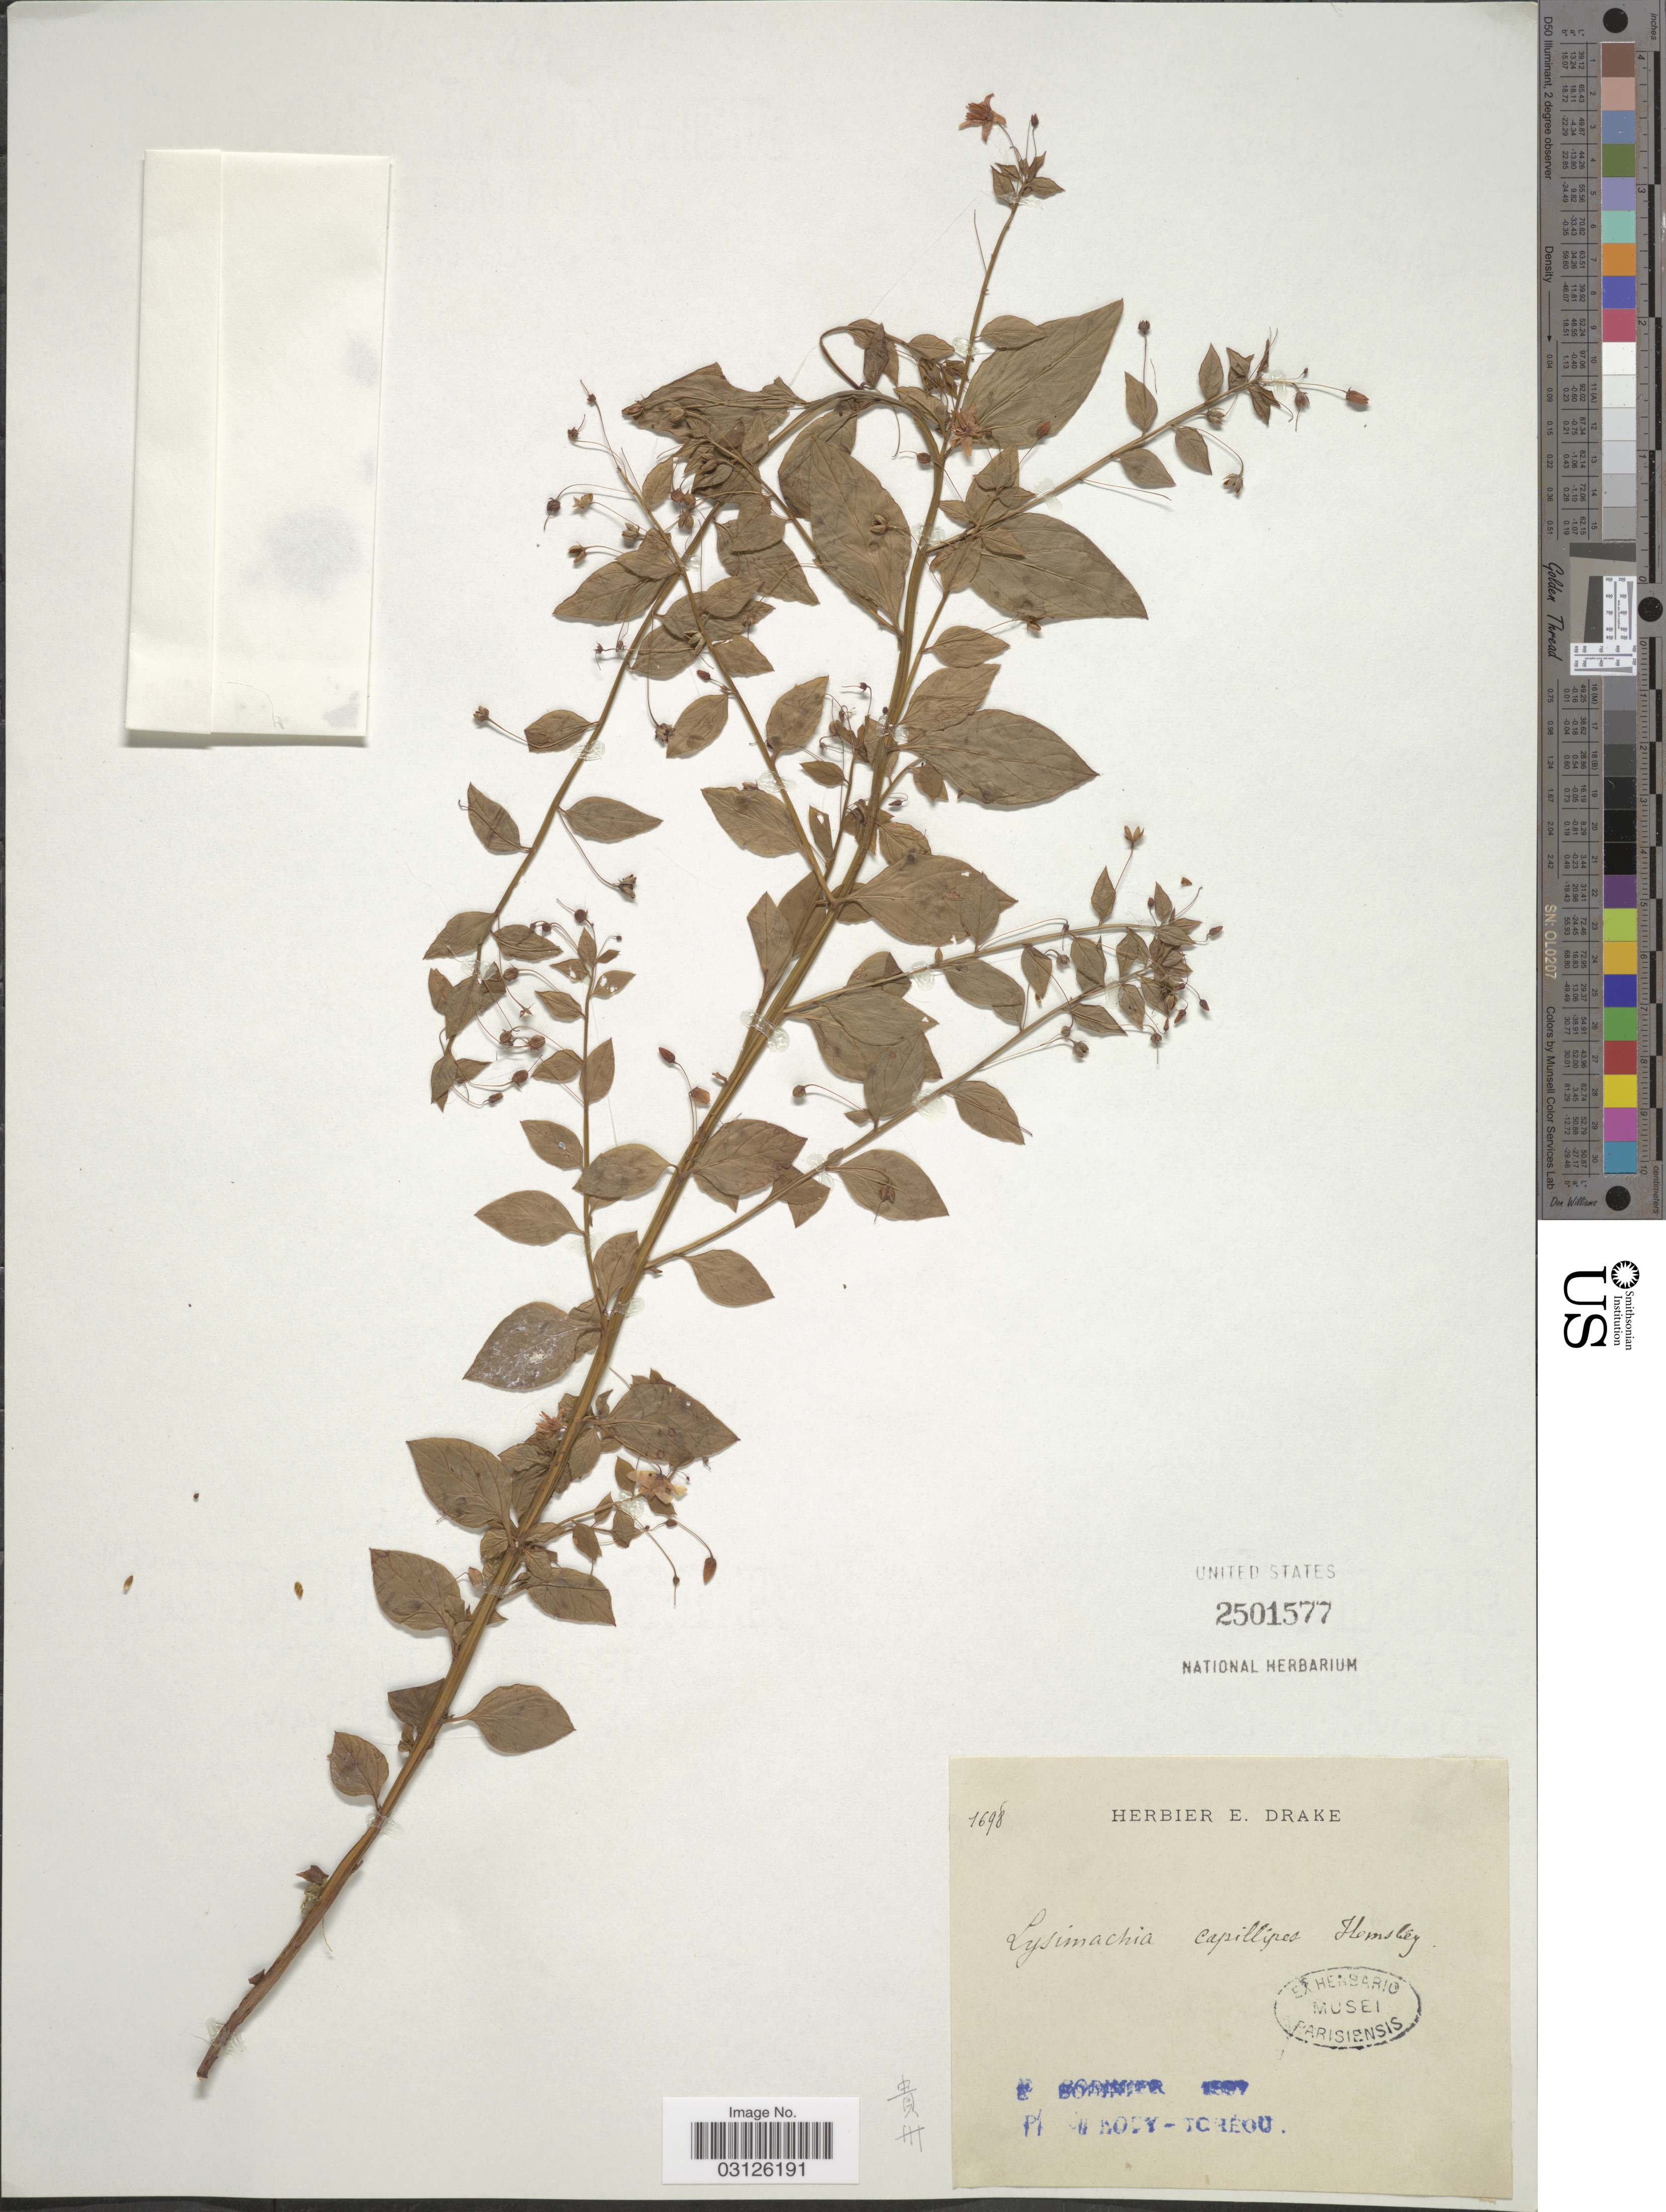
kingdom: Plantae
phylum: Tracheophyta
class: Magnoliopsida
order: Ericales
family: Primulaceae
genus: Lysimachia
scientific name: Lysimachia capillipes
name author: Hemsl.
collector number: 1698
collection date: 1997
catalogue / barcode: US 2501577